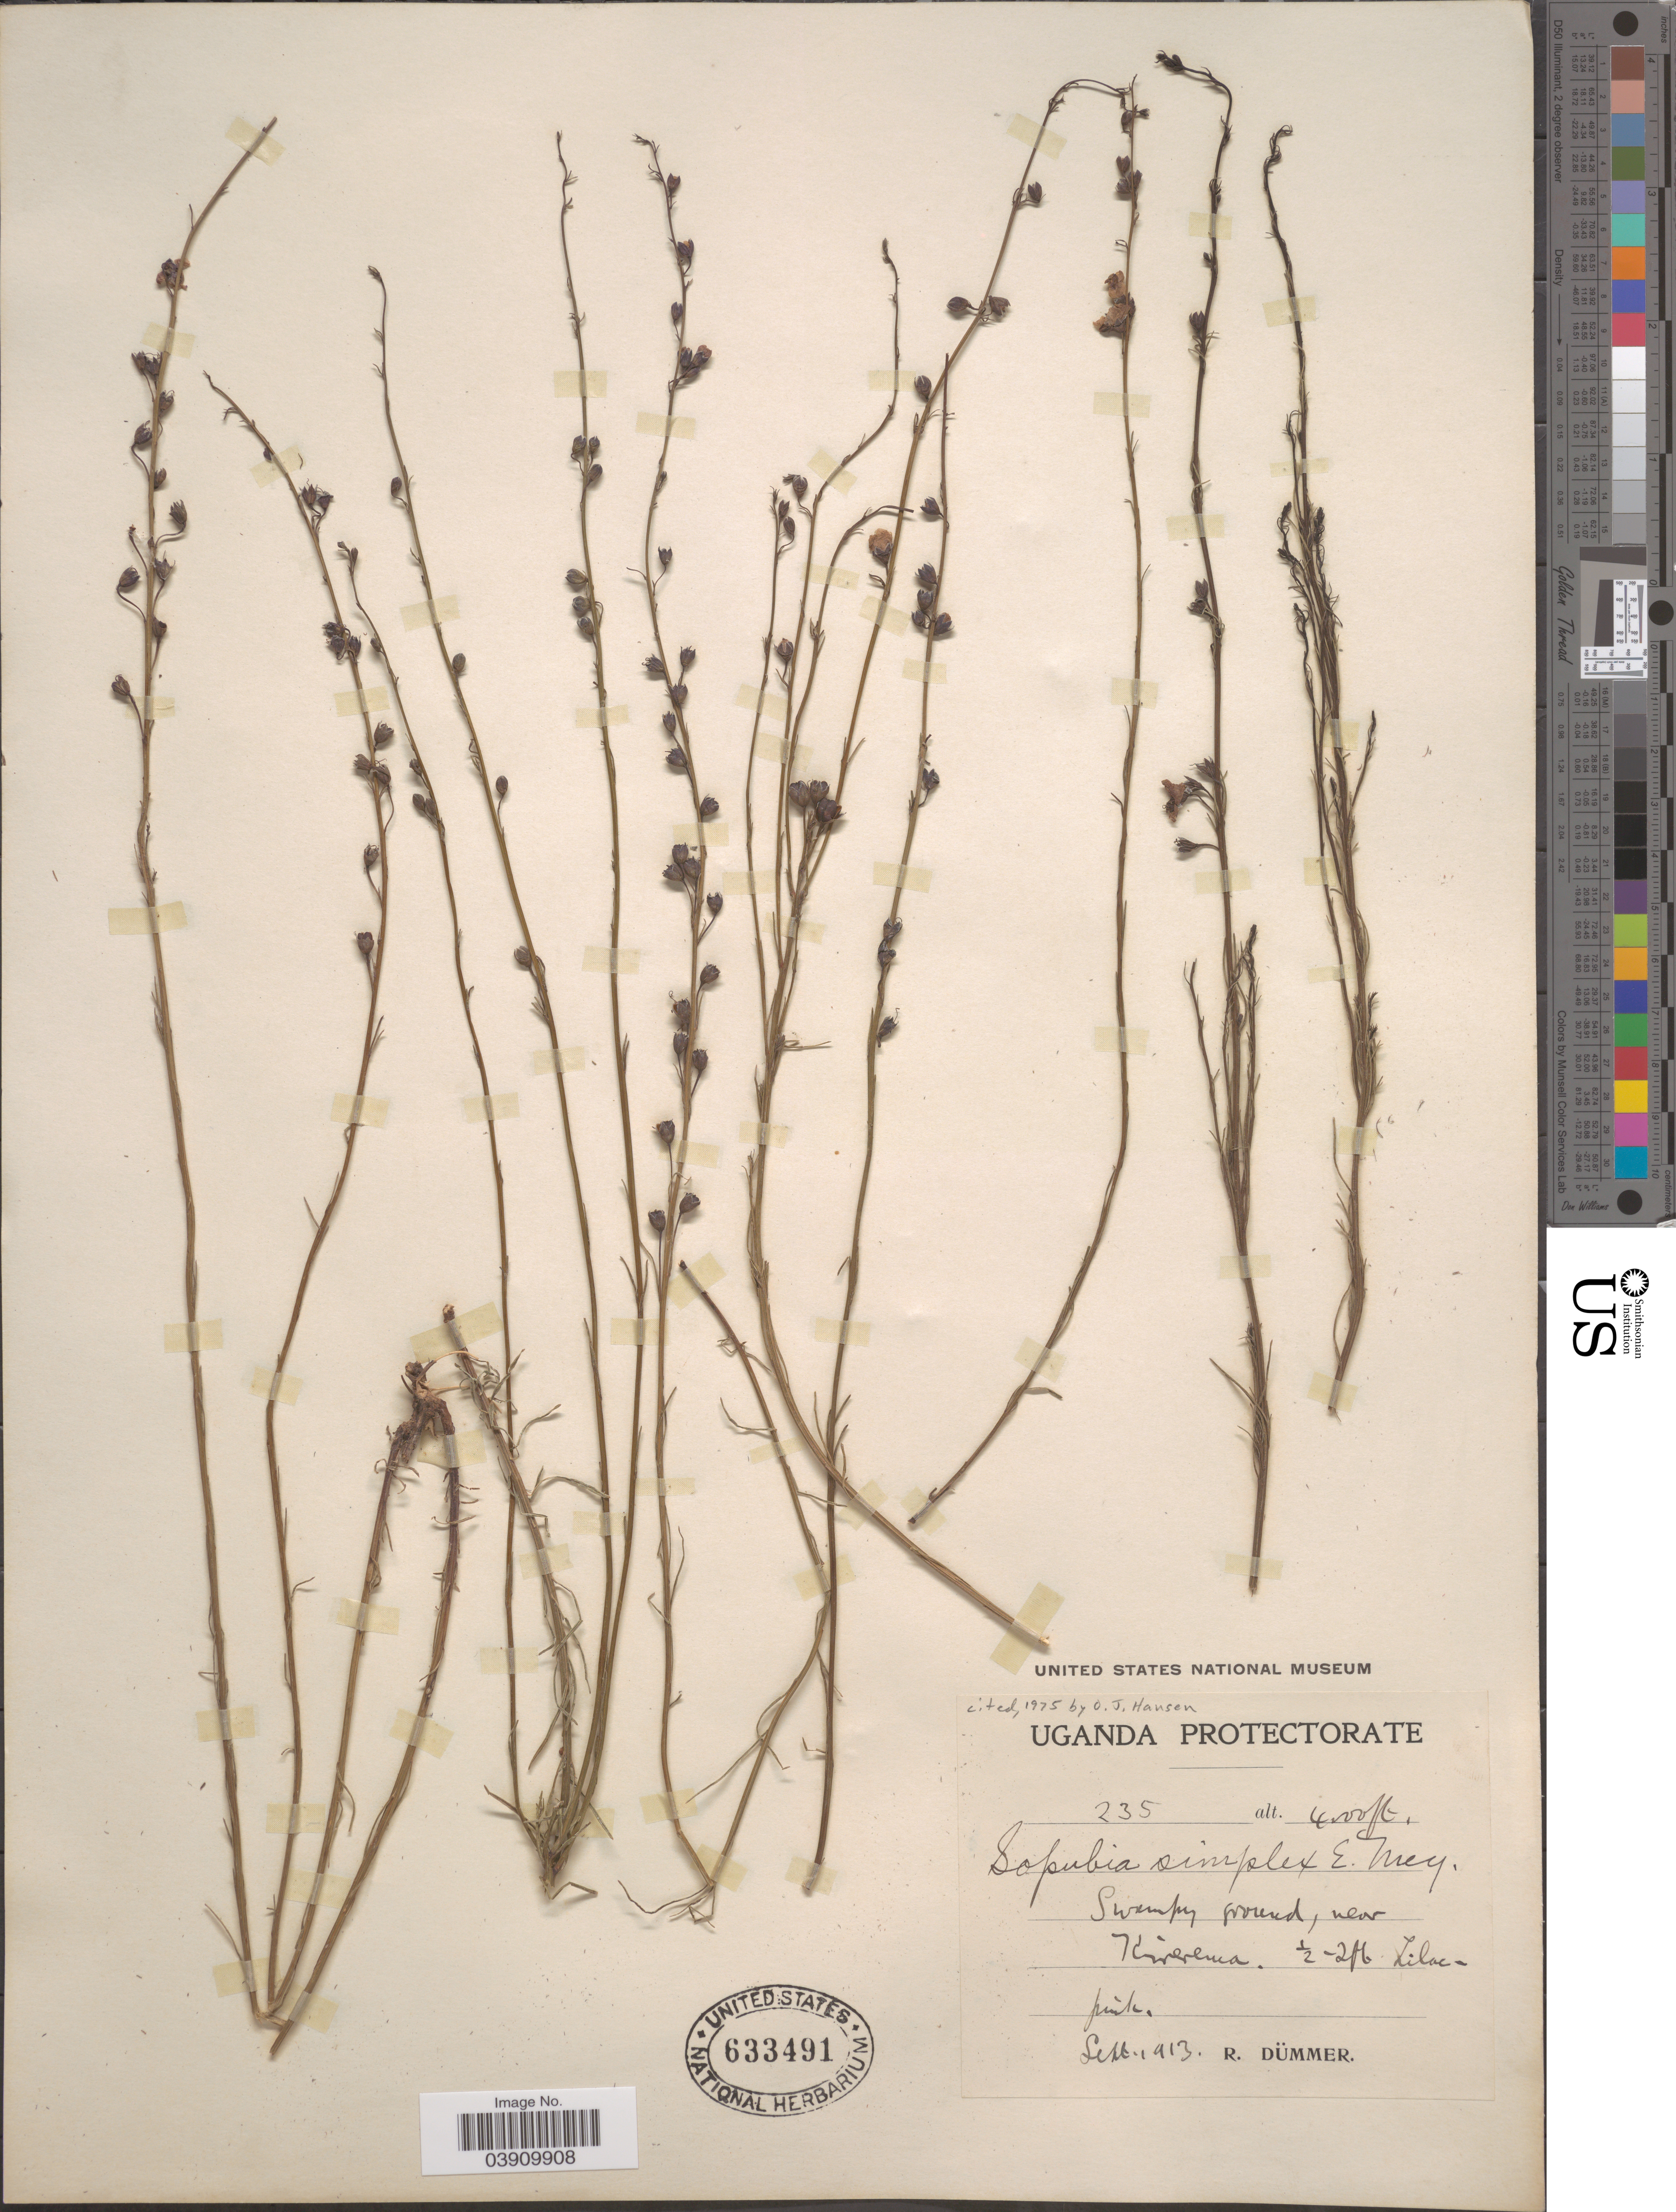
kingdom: Plantae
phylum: Tracheophyta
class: Magnoliopsida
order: Lamiales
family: Orobanchaceae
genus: Sopubia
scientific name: Sopubia simplex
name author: Hochst. & Hochst.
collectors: R. A. Dümmer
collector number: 235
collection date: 1913-09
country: Uganda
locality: Uganda Protectorate. Swampy ground, near Kirerema.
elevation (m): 1219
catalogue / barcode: US 633491